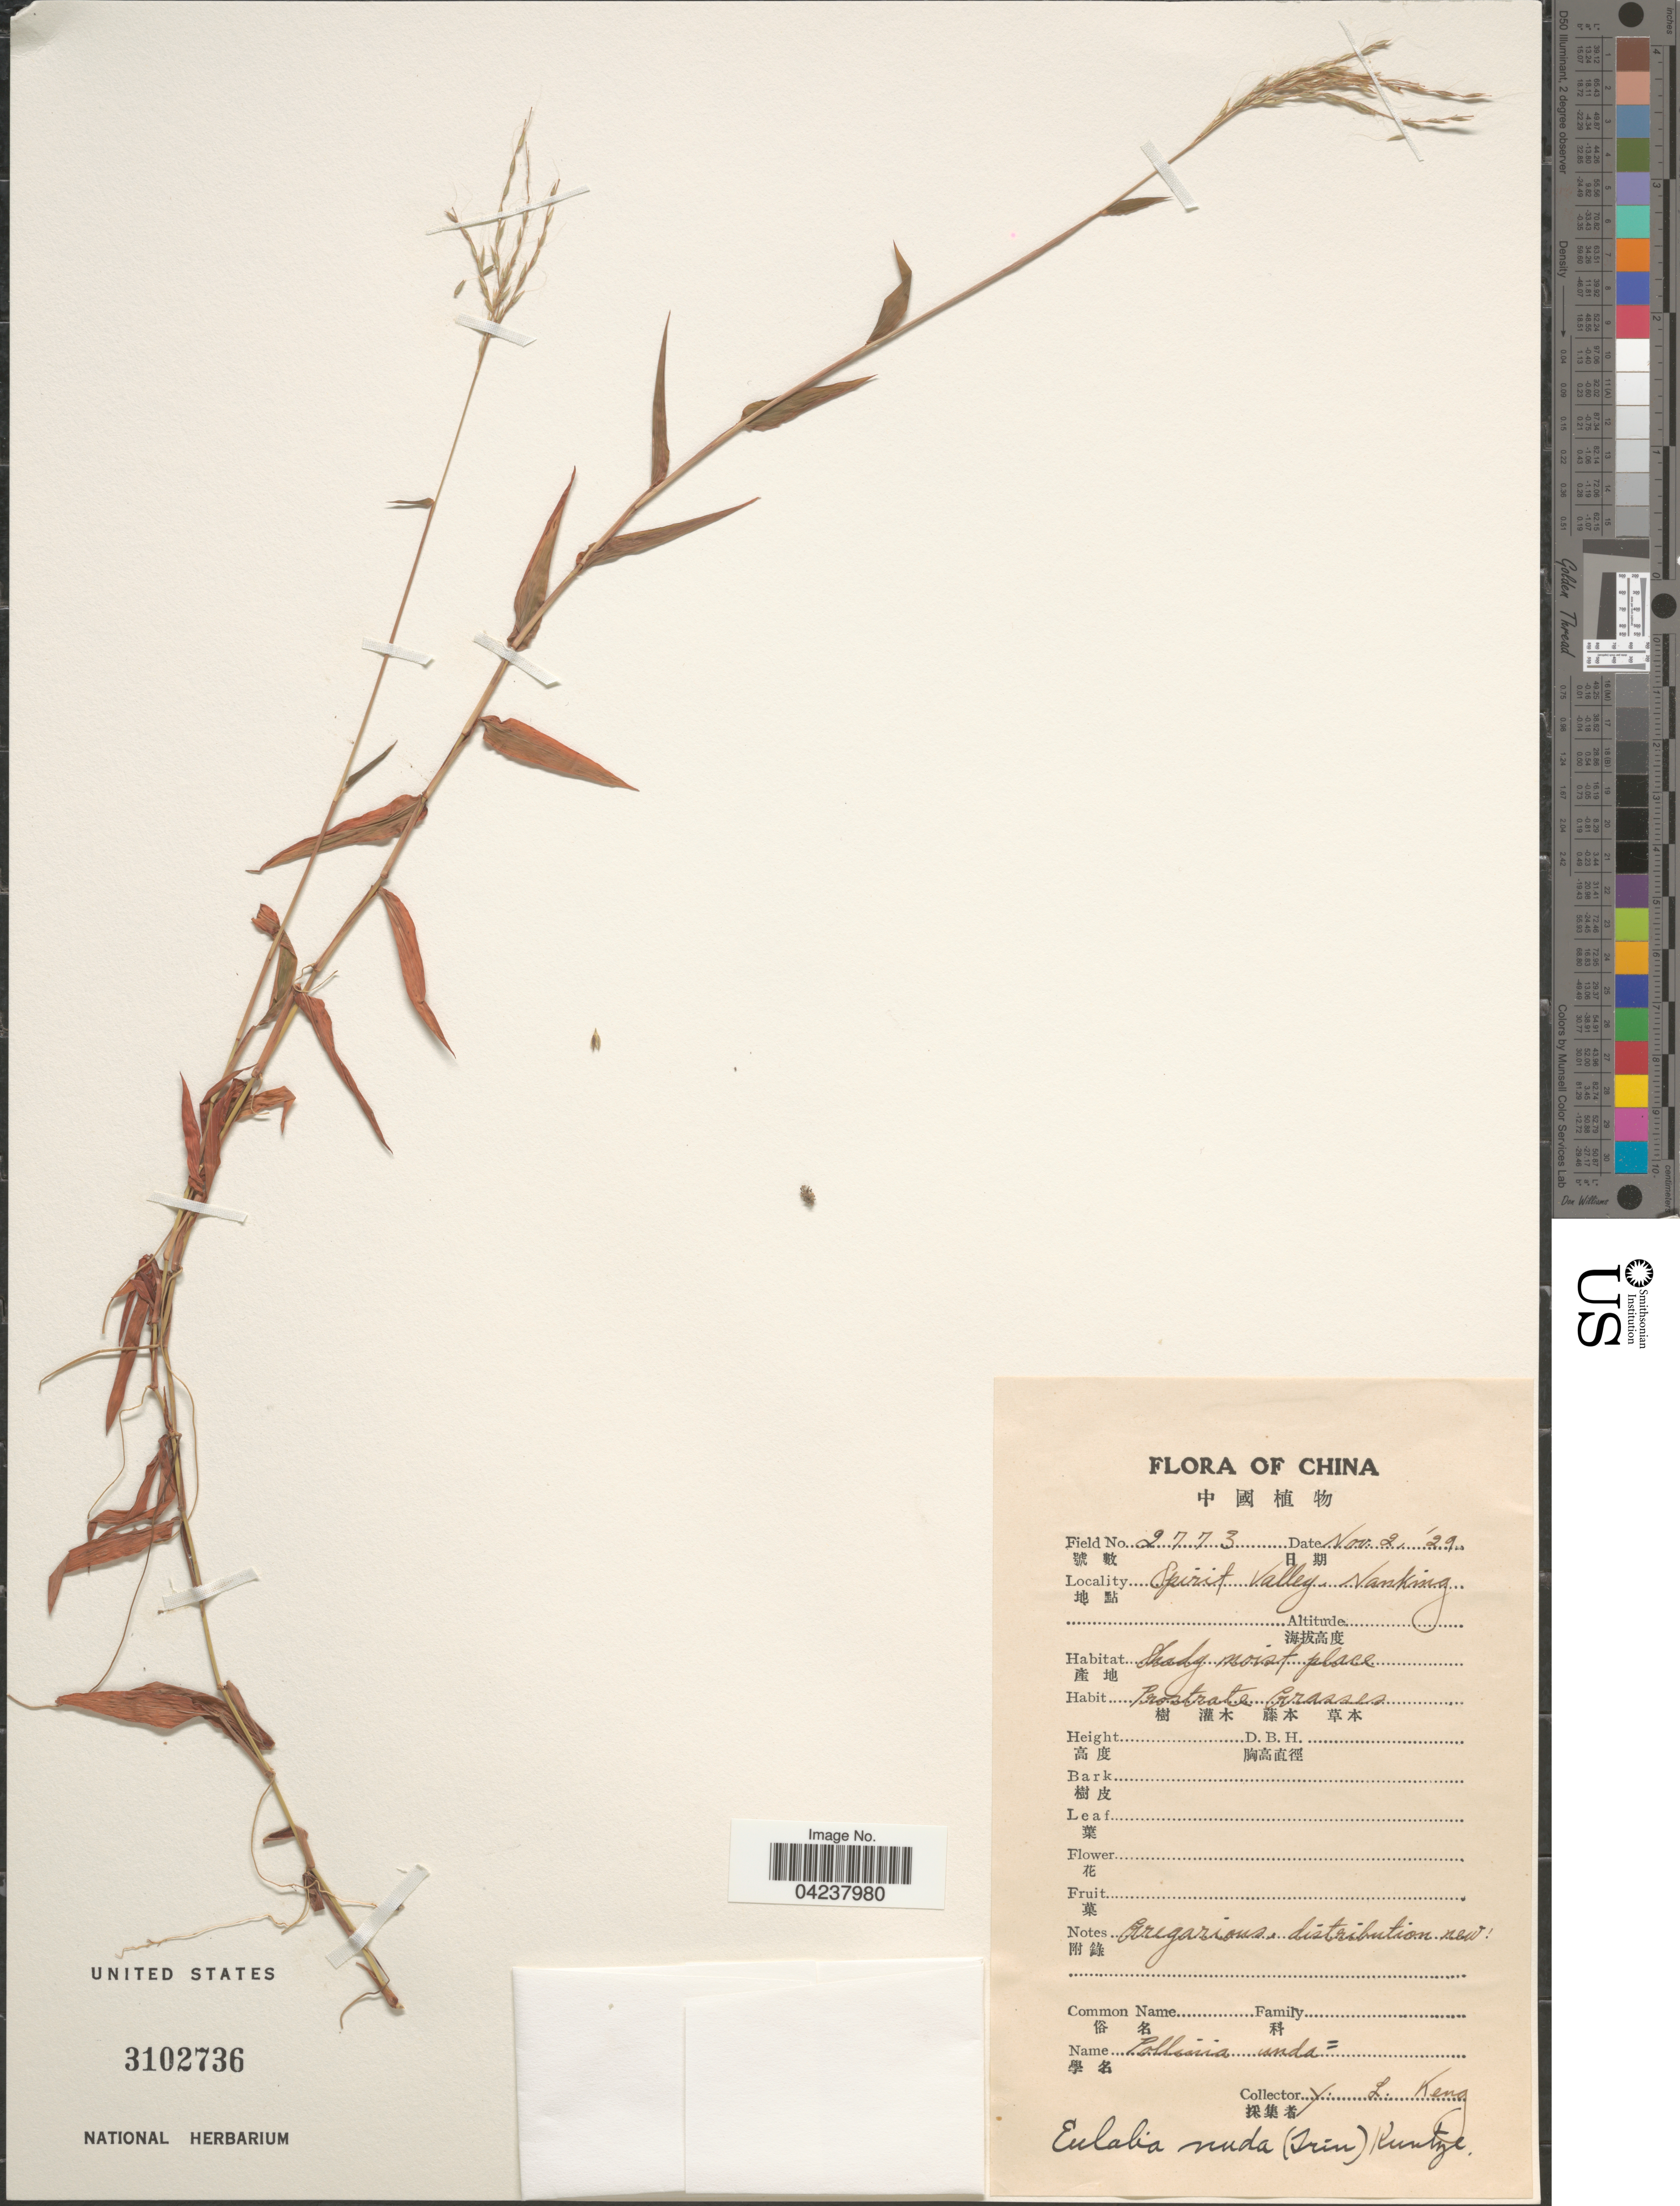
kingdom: Plantae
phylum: Tracheophyta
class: Liliopsida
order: Poales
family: Poaceae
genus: Microstegium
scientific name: Microstegium nudum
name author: (Trin.) A. Camus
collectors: Y. L. Keng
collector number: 2773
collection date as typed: Transcribed d/m/y: 2/11/29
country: China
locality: Spirit Valley, Nanking.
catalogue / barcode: US 3102736